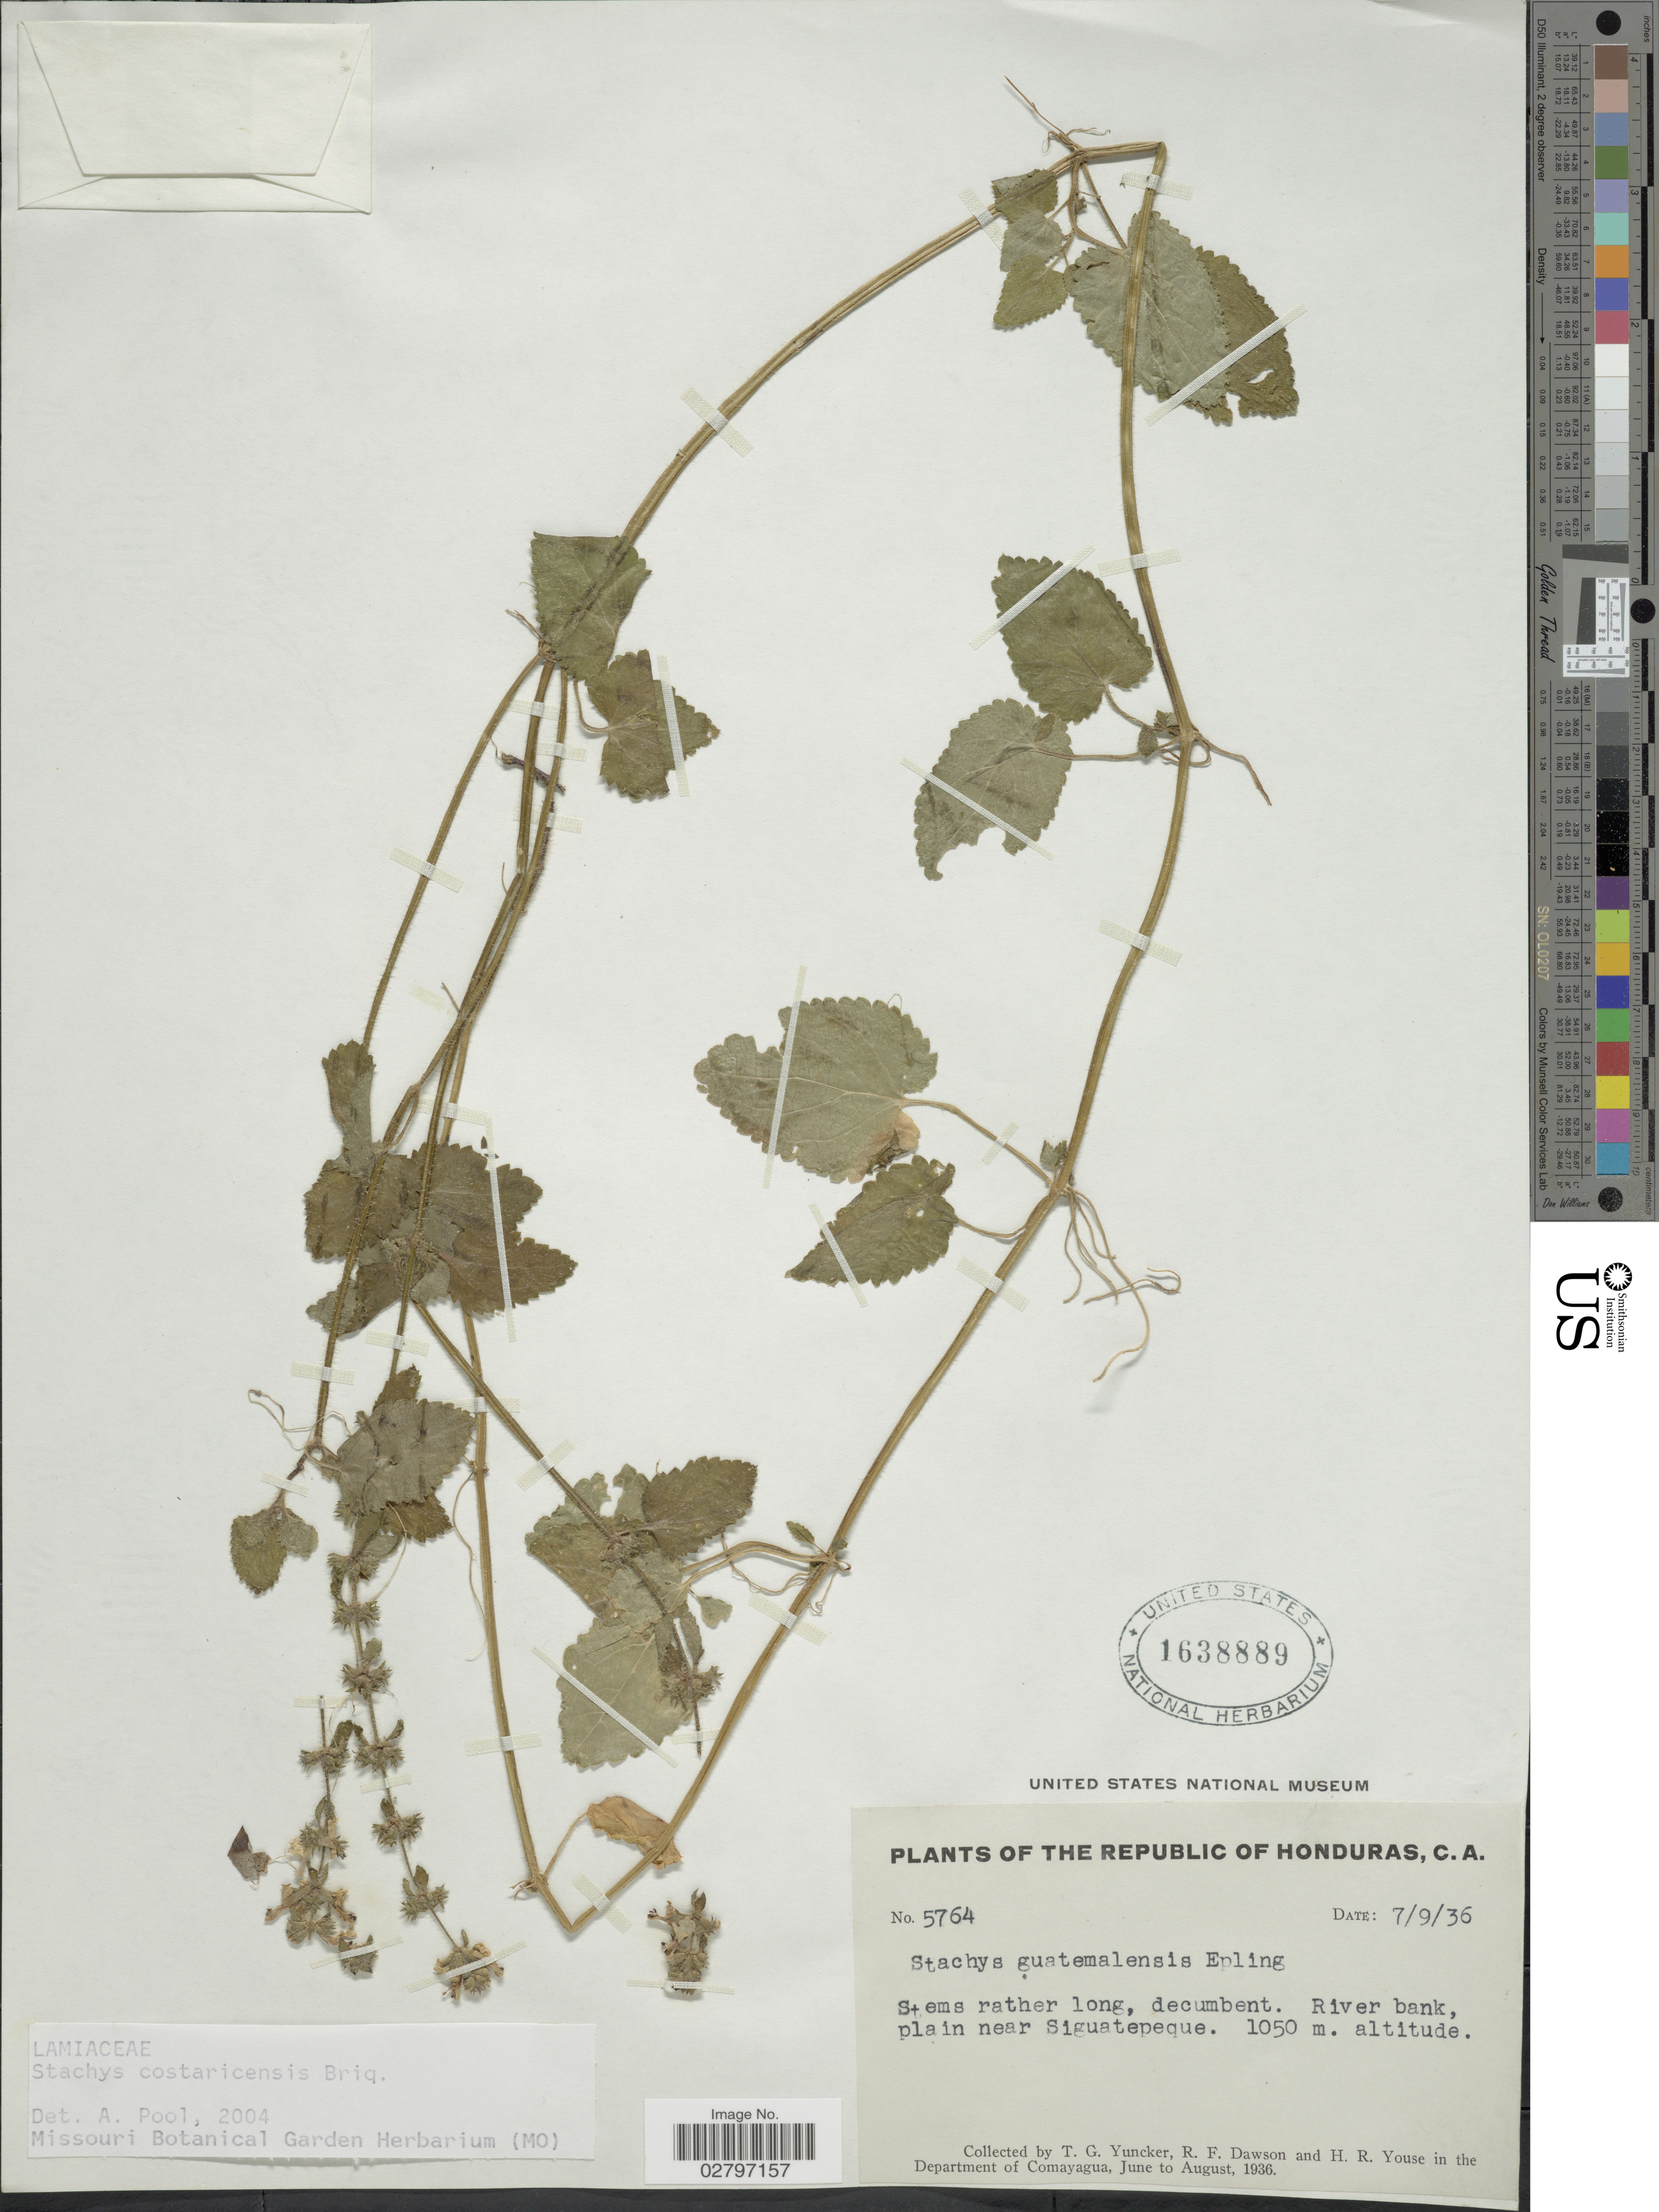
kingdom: Plantae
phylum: Tracheophyta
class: Magnoliopsida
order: Lamiales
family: Lamiaceae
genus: Stachys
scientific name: Stachys costaricensis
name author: Briq.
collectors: T. G. Yuncker, R. F. Dawson & H. Youse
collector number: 5764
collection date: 1936-09-07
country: Honduras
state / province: Comayagua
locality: The Republic of Honduras. River bank, plain near Siguatepeque. Department of Comayagua.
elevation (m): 1050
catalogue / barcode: US 1638889